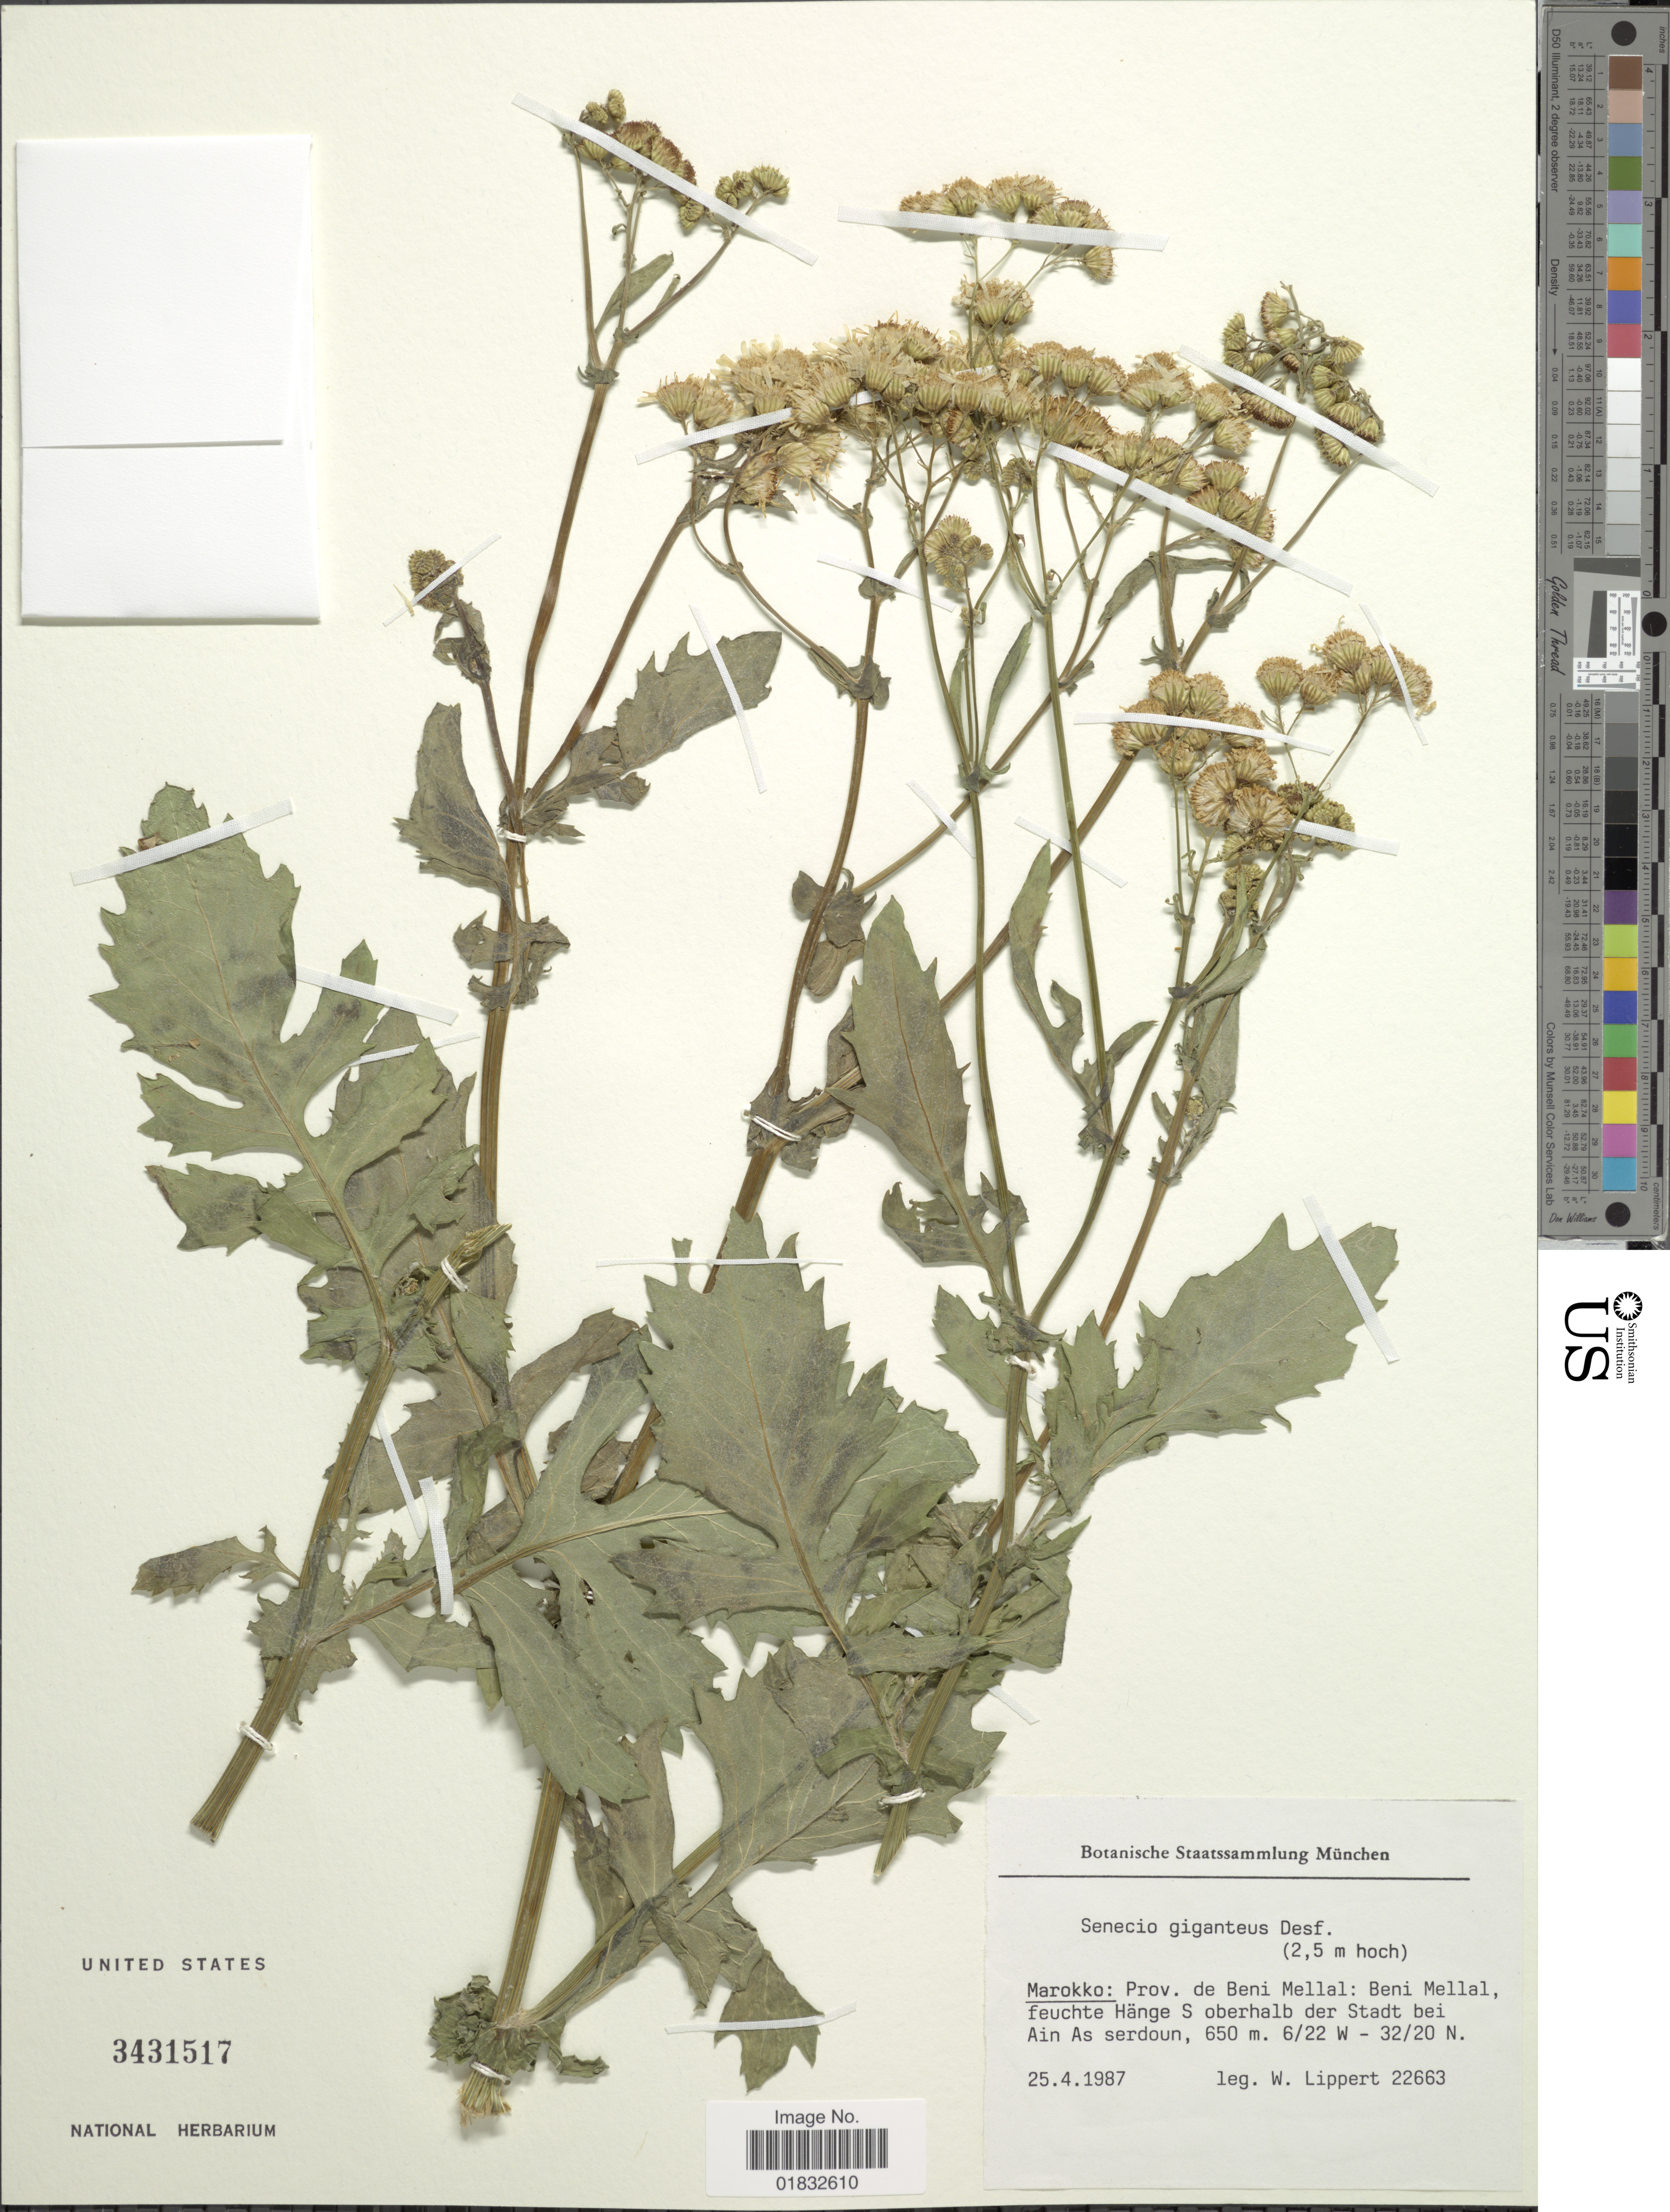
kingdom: Plantae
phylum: Tracheophyta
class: Magnoliopsida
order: Asterales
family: Asteraceae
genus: Jacobaea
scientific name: Jacobaea gigantea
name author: (Desf.) Pelser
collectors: W. Lippert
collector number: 22663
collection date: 1987-04-25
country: Morocco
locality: Prov. Beni Mellal: Beni Mellal, feuchte Hänge S oberhalb der Stadt bei Ain As serdoun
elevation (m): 650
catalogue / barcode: US 3431517